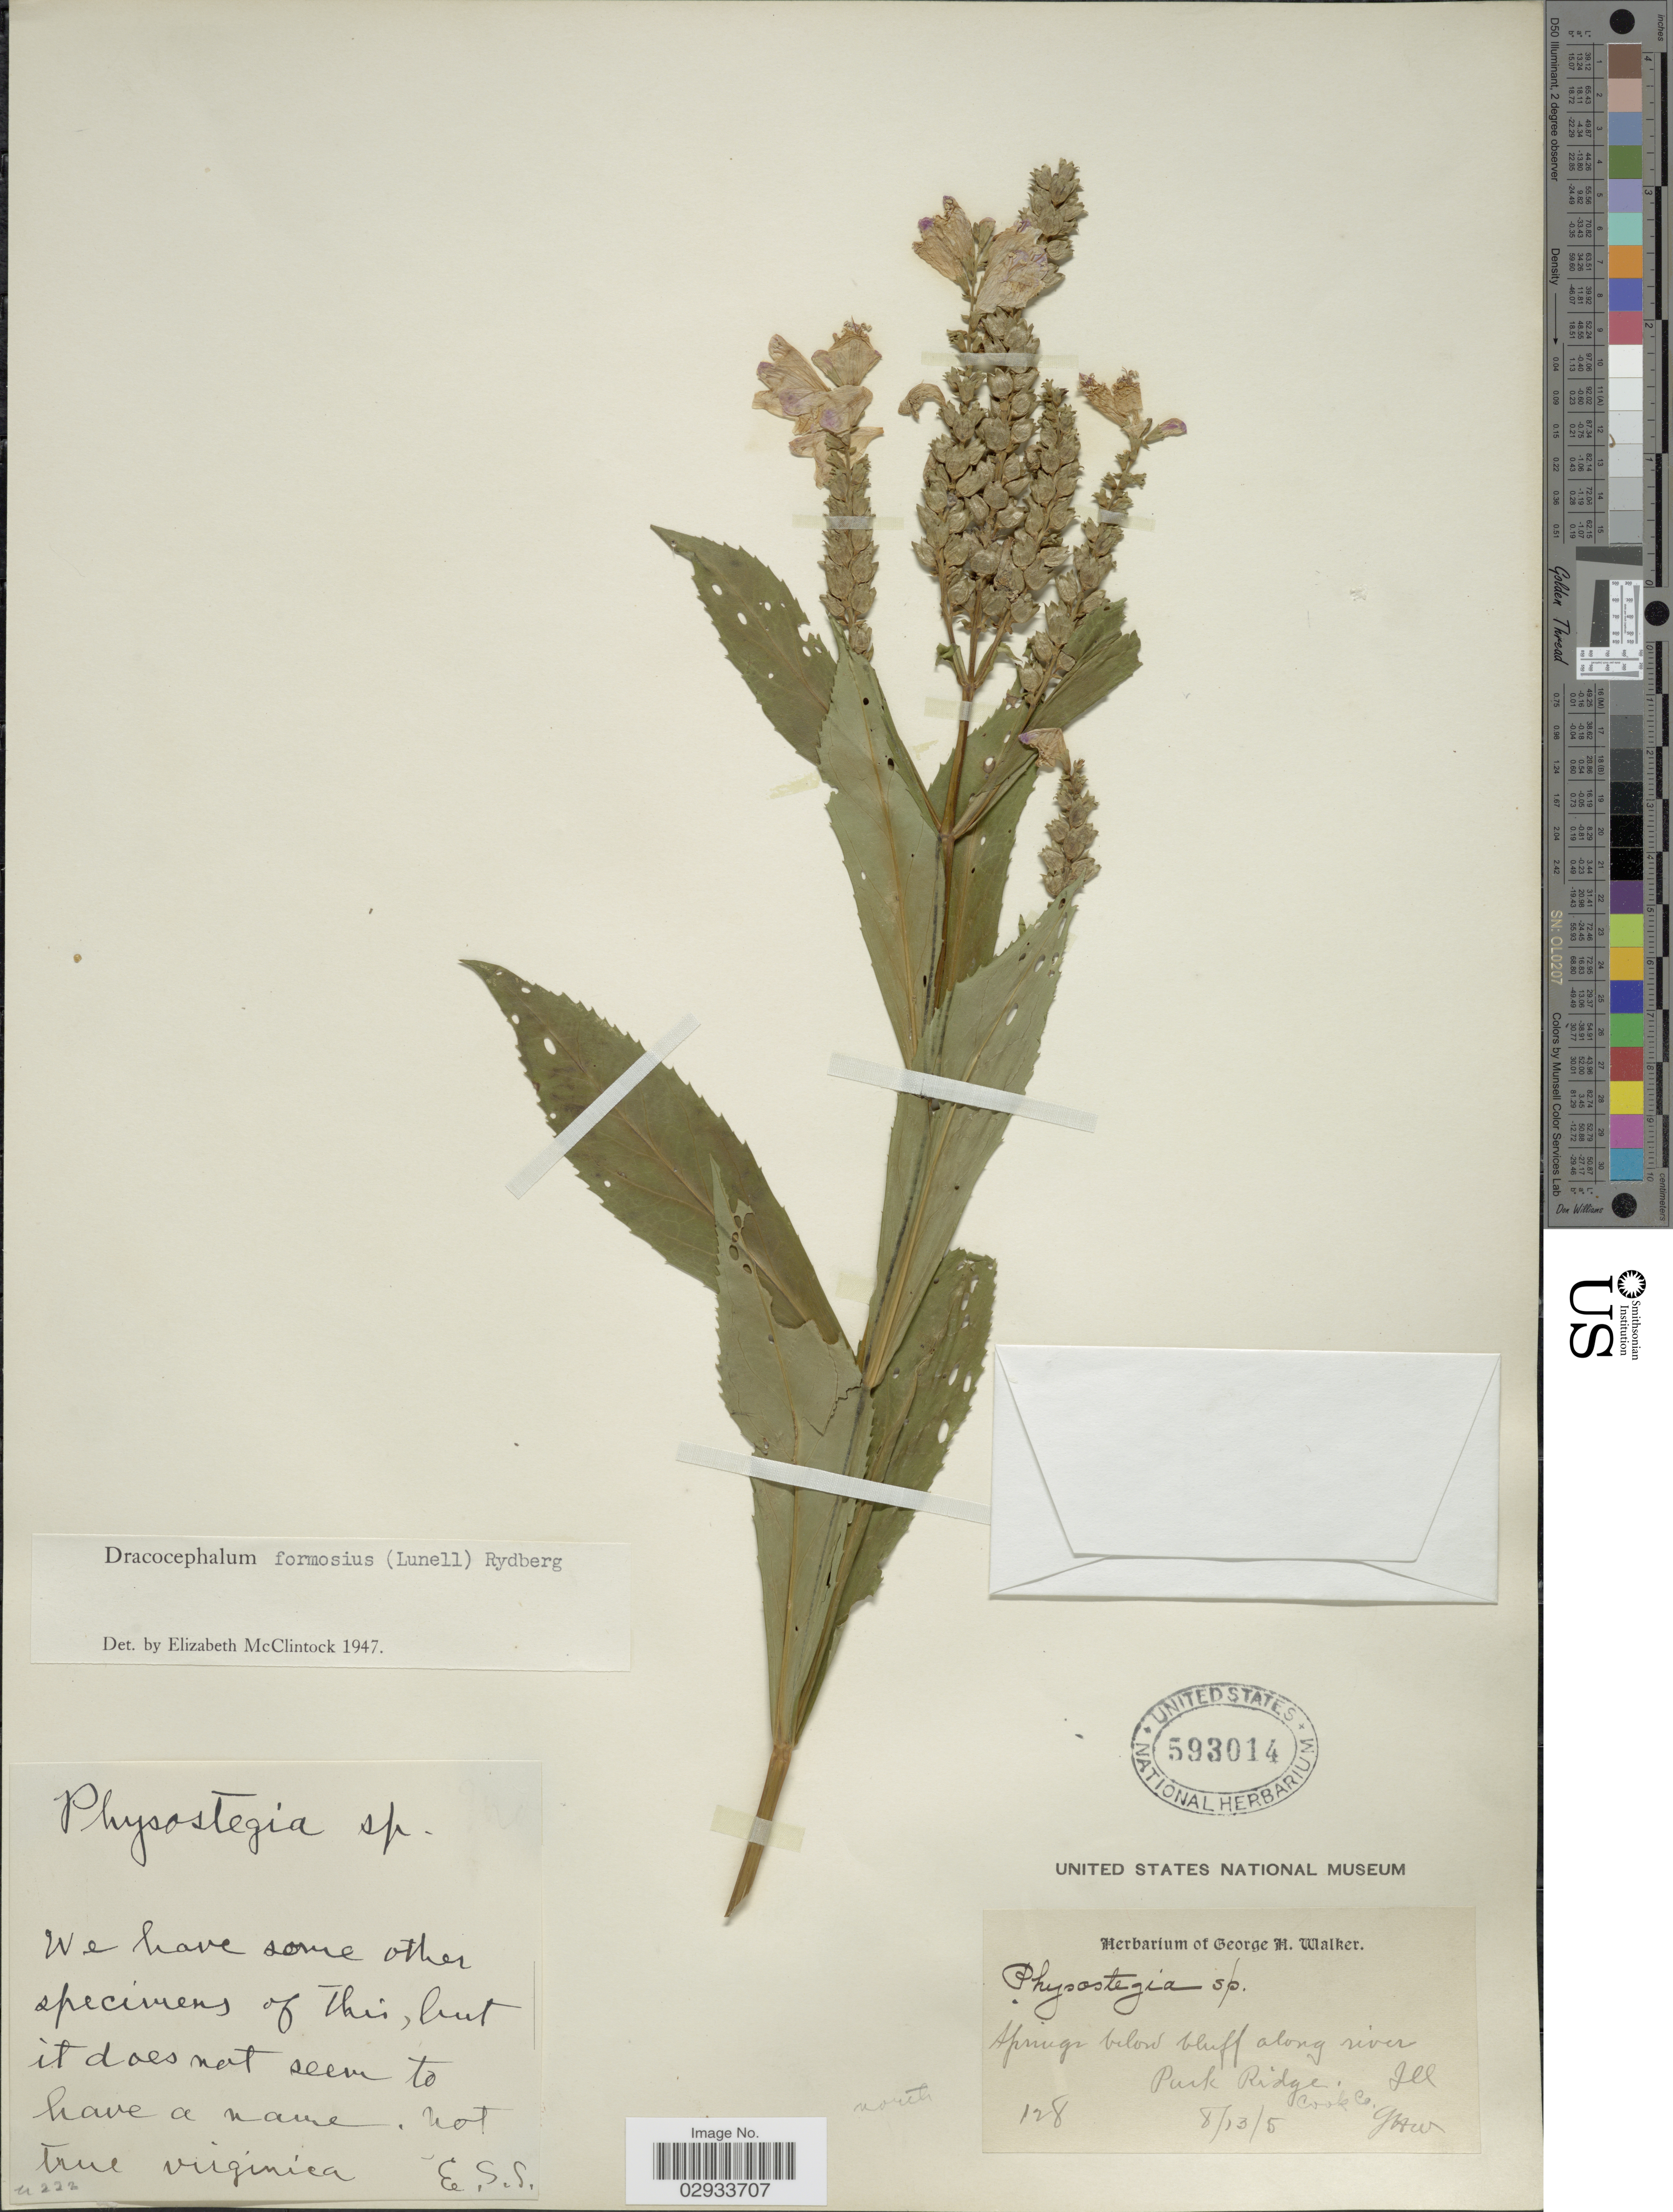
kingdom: Plantae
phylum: Tracheophyta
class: Magnoliopsida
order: Lamiales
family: Lamiaceae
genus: Physostegia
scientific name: Physostegia formosior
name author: Lunell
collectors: G. H. Walker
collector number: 128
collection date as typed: Transcribed d/m/y: 13/8/50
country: United States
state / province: Illinois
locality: Springs below bluff along river, Park Ridge, Ill., Cook Co.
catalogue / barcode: US 593014